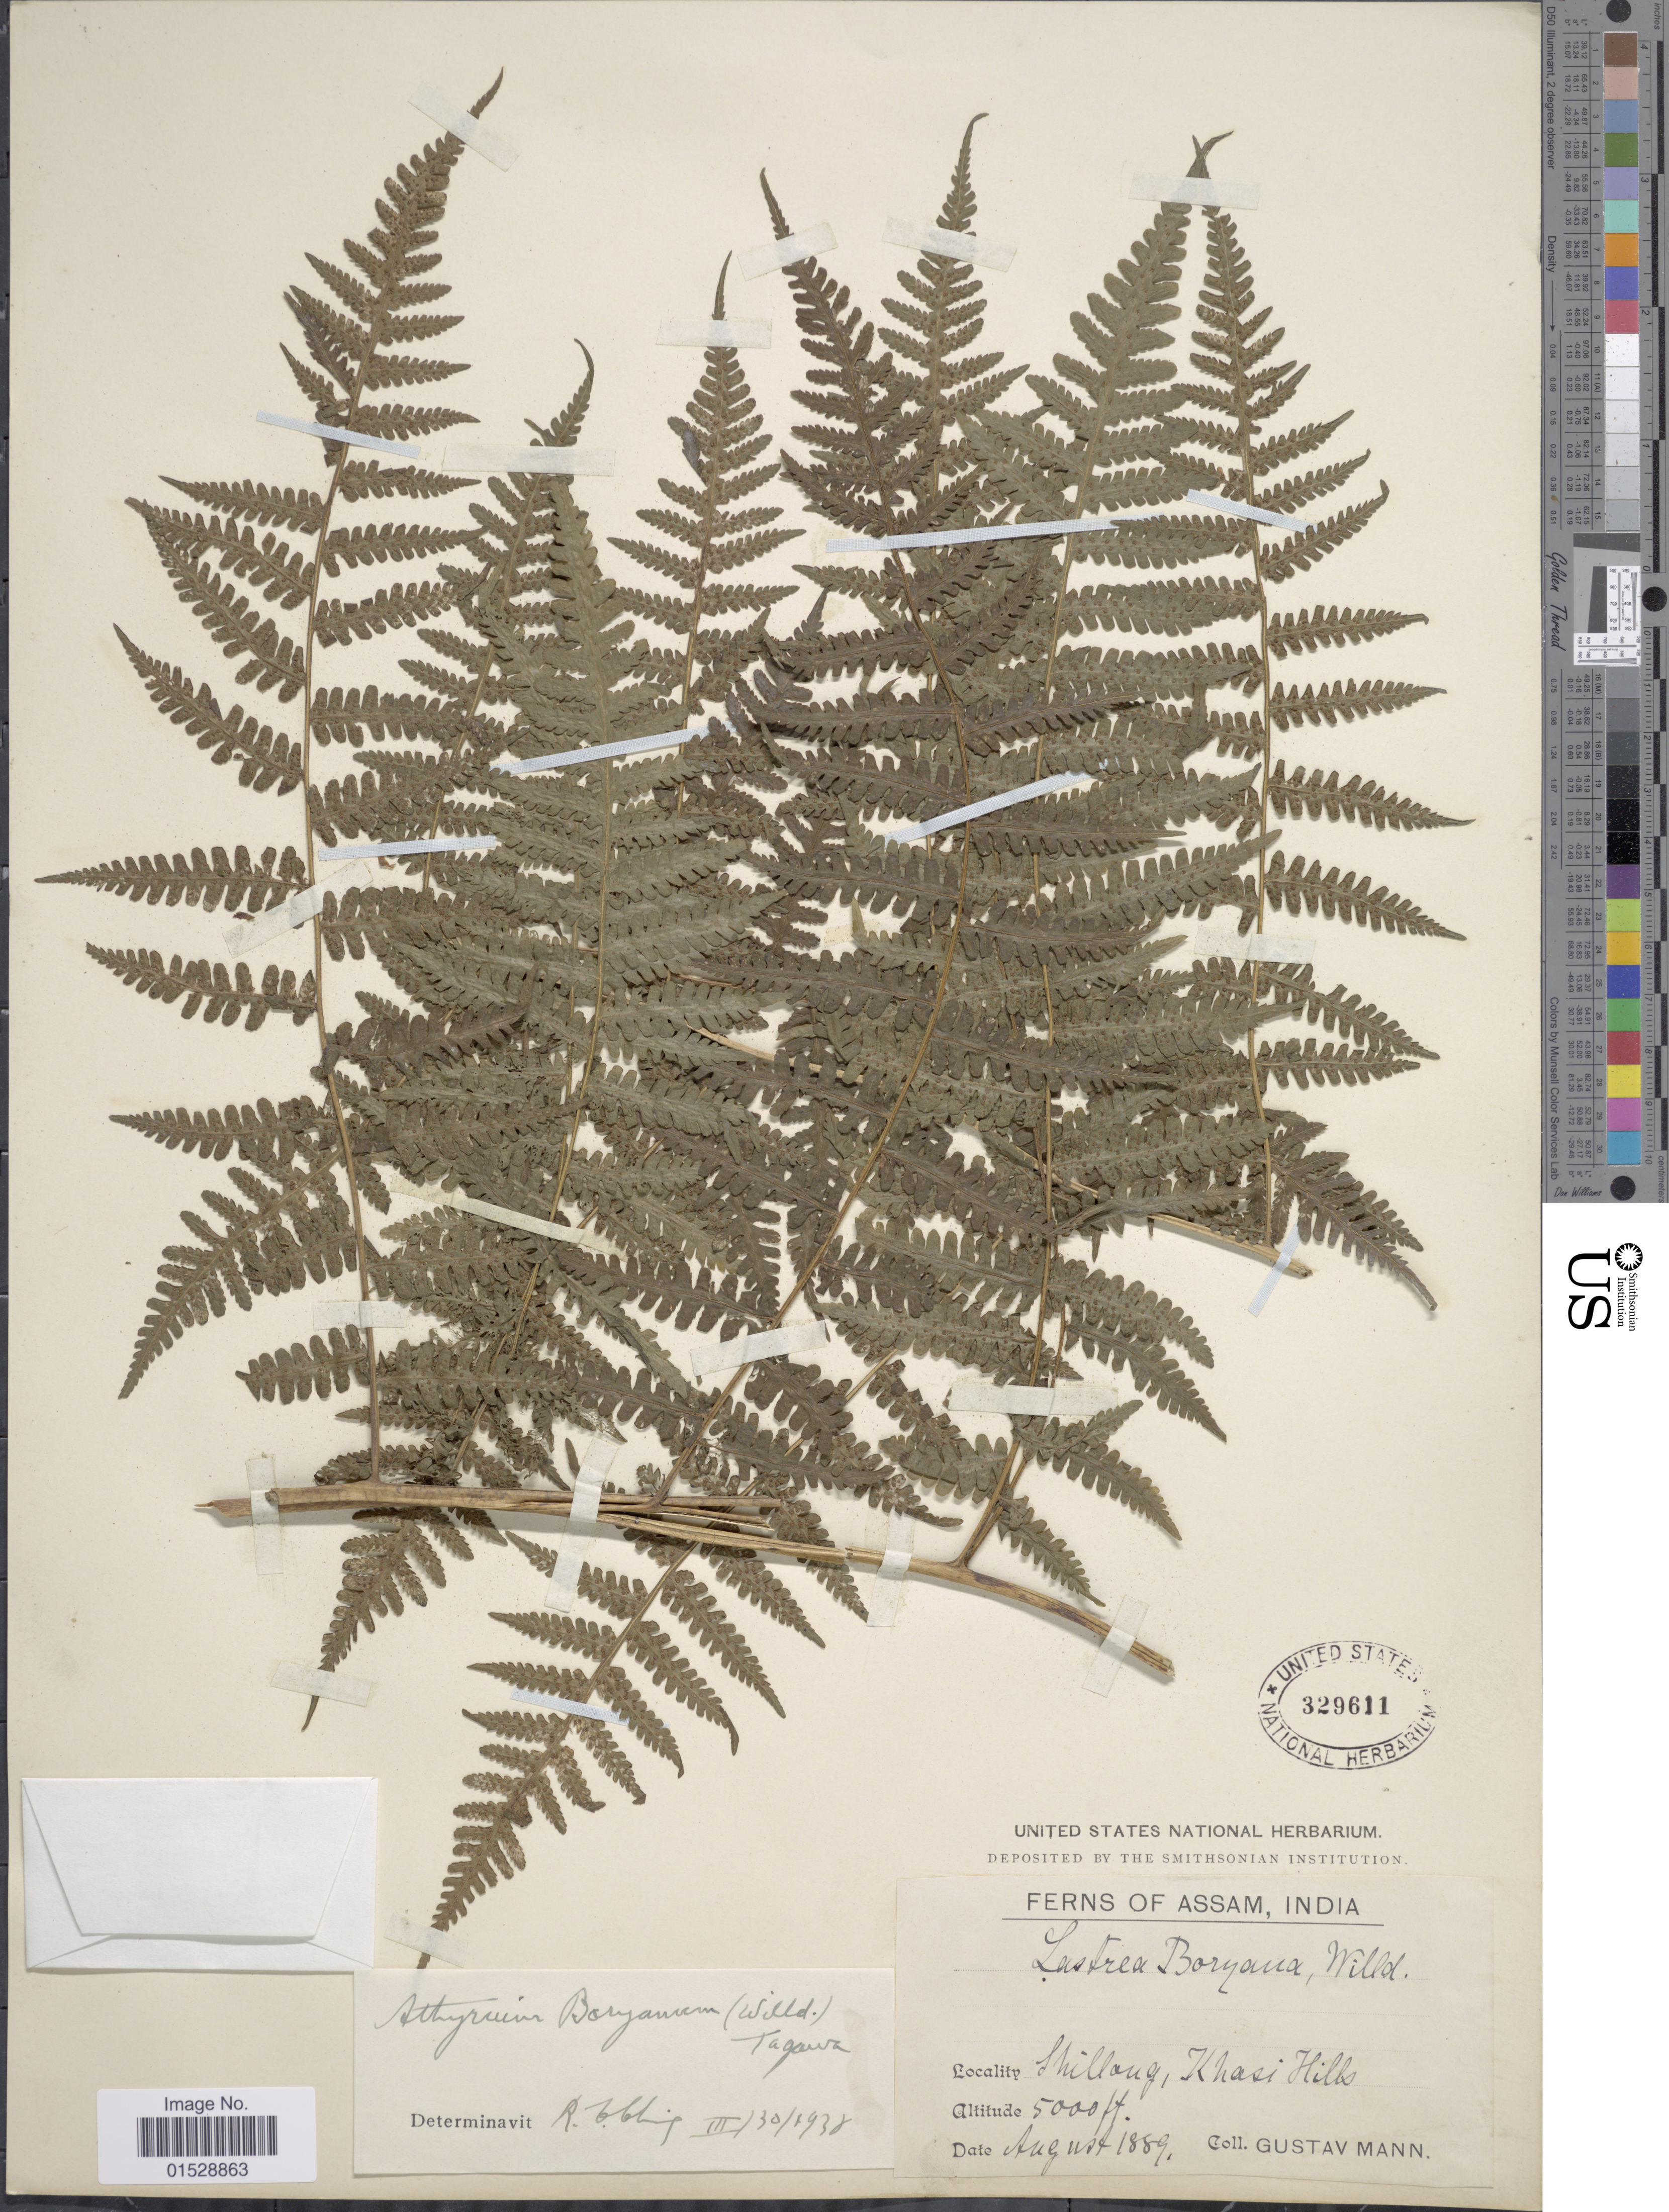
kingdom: Plantae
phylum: Tracheophyta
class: Polypodiopsida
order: Polypodiales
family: Athyriaceae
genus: Deparia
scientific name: Deparia boryana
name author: (Willd.) M. Kato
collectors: G. Mann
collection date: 1889-08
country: India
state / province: Meghalaya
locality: Shillong, Khasi Hills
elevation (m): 1524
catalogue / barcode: US 329611